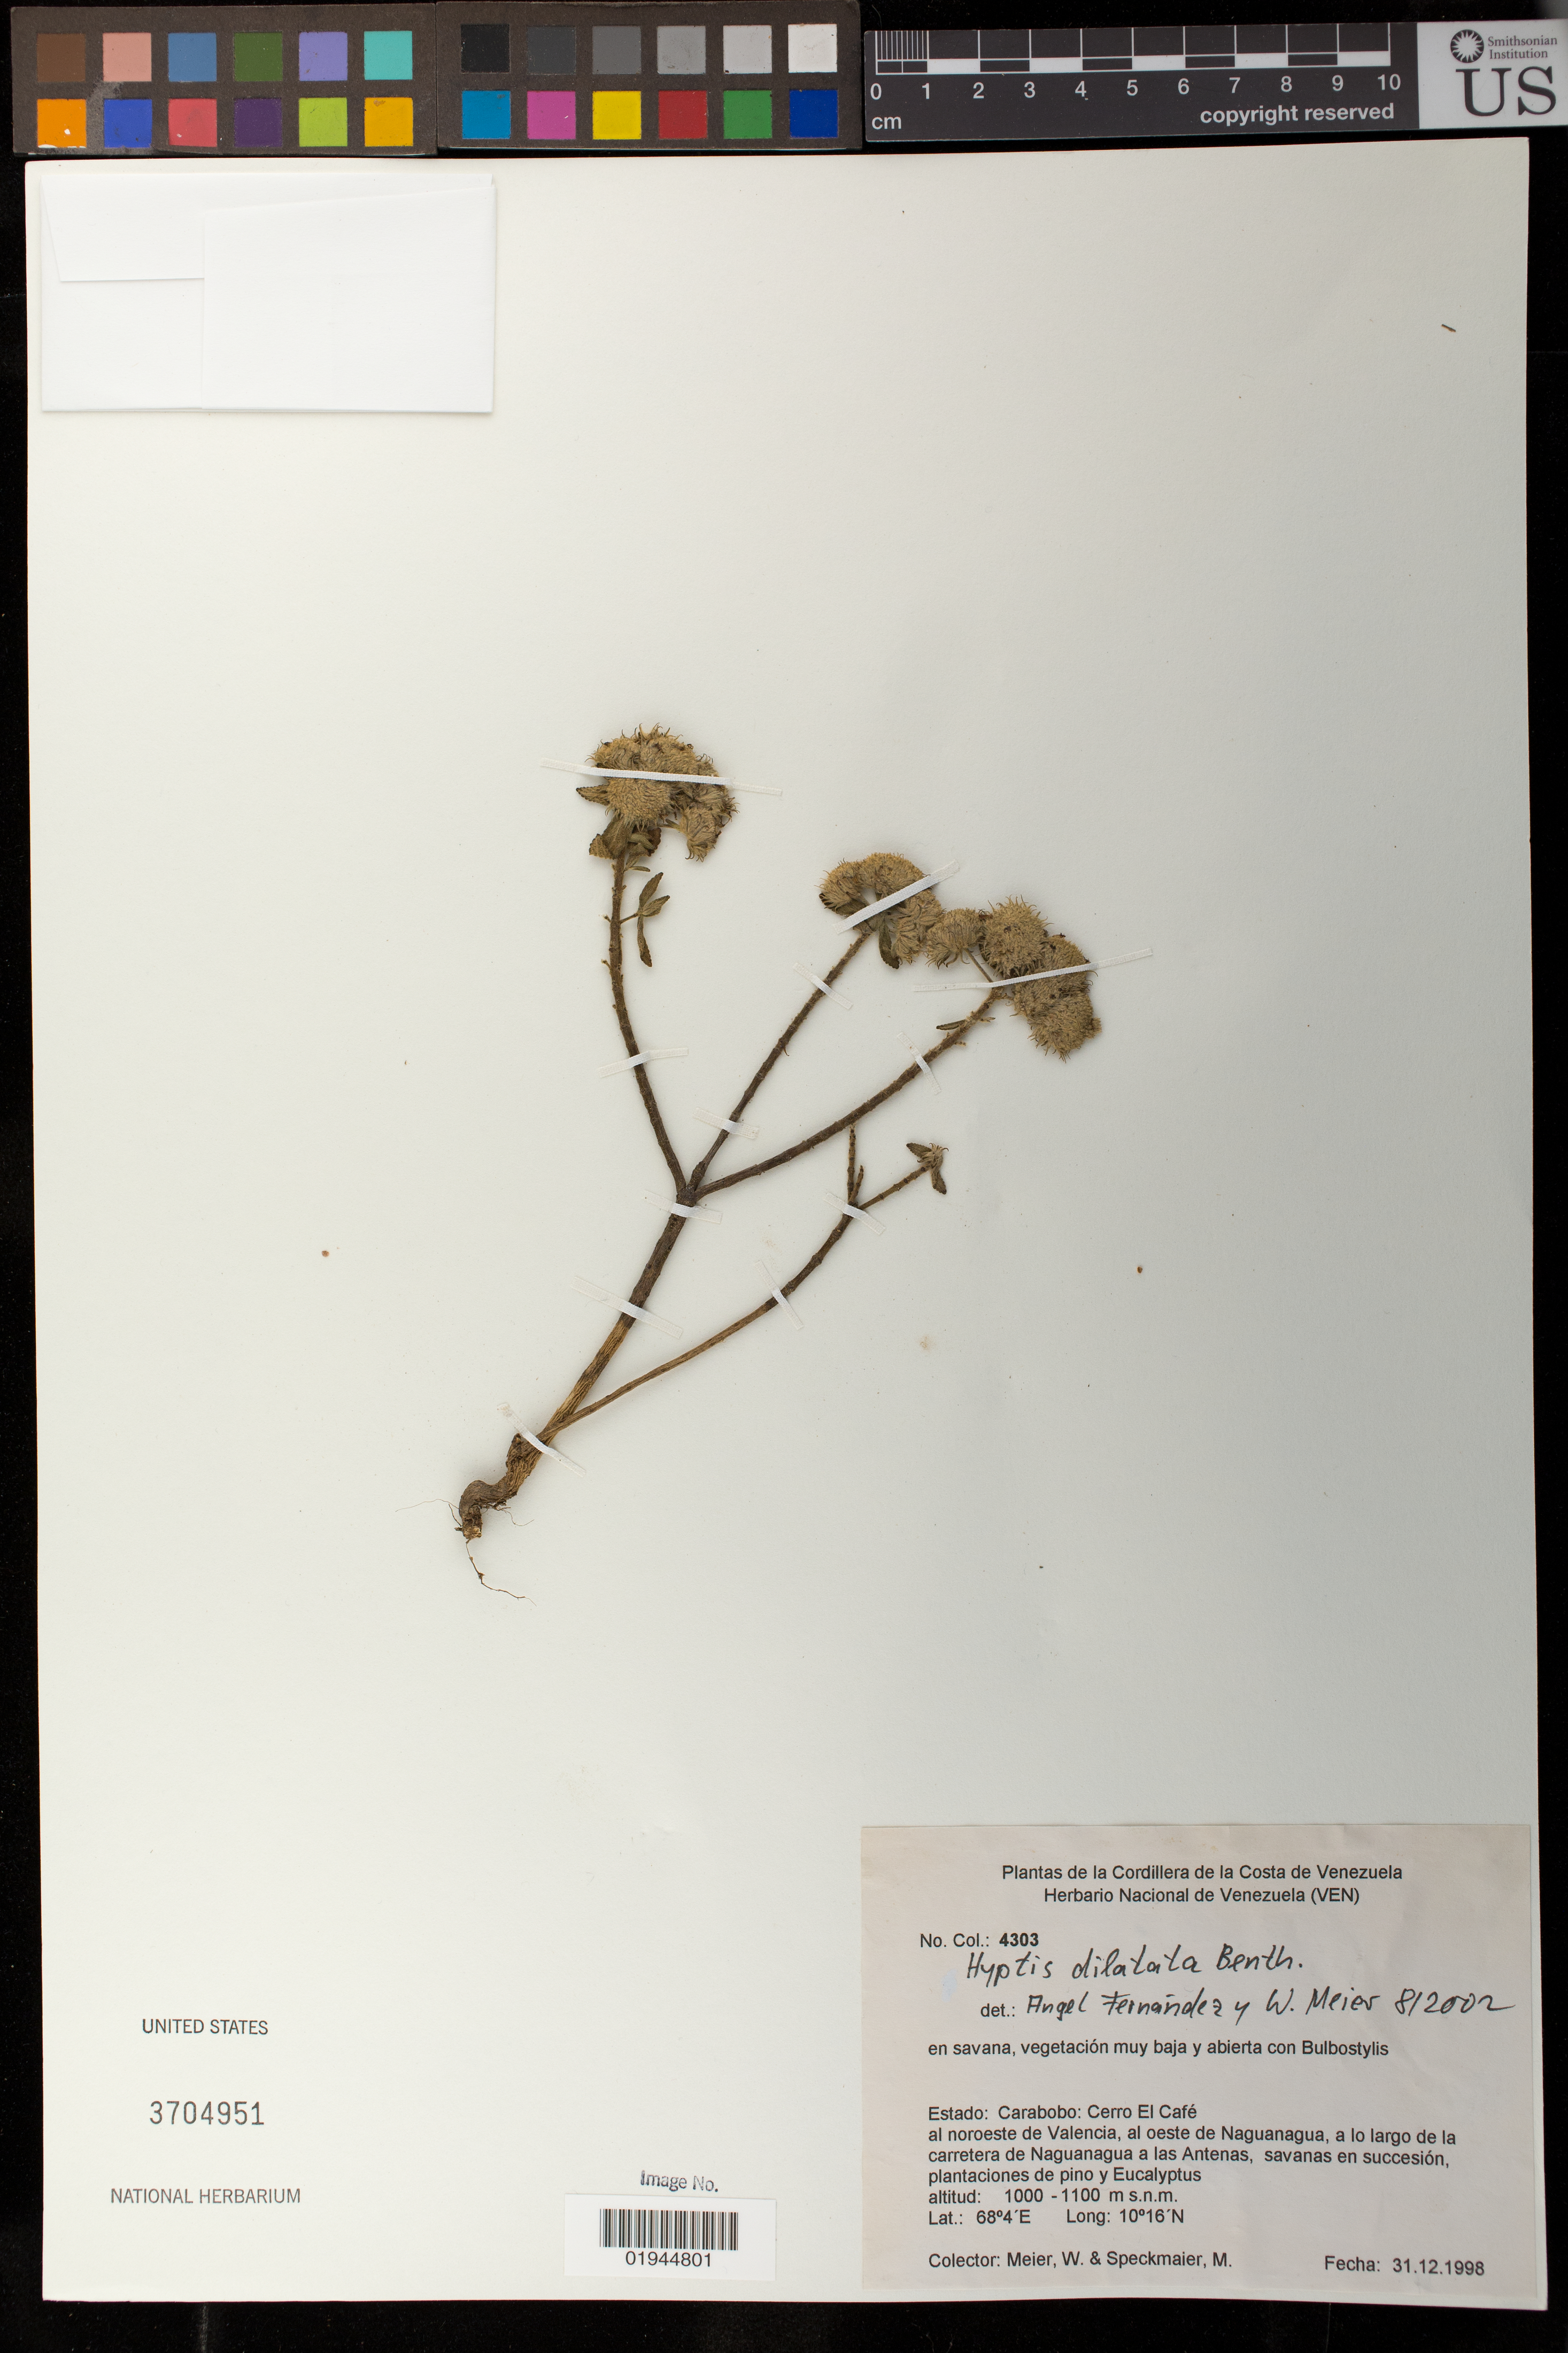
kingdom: Plantae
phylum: Tracheophyta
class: Magnoliopsida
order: Lamiales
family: Lamiaceae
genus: Hyptis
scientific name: Hyptis dilatata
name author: Benth.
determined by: Fernández, Ángel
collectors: W. Meier & M. Speckmaier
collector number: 4303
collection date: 1998-12-31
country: Venezuela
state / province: Carabobo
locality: Cerro El Café, al noroeste de Valencia, al oeste de Naguanagua, a lo largo de la carretera de Naguanagua a las Antenas.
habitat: savanas en succesion, plantaciones de pino y Eucalyptus, vegetacion muy baja y abierta con Bulbostylis.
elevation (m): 1000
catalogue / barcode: US 3704951